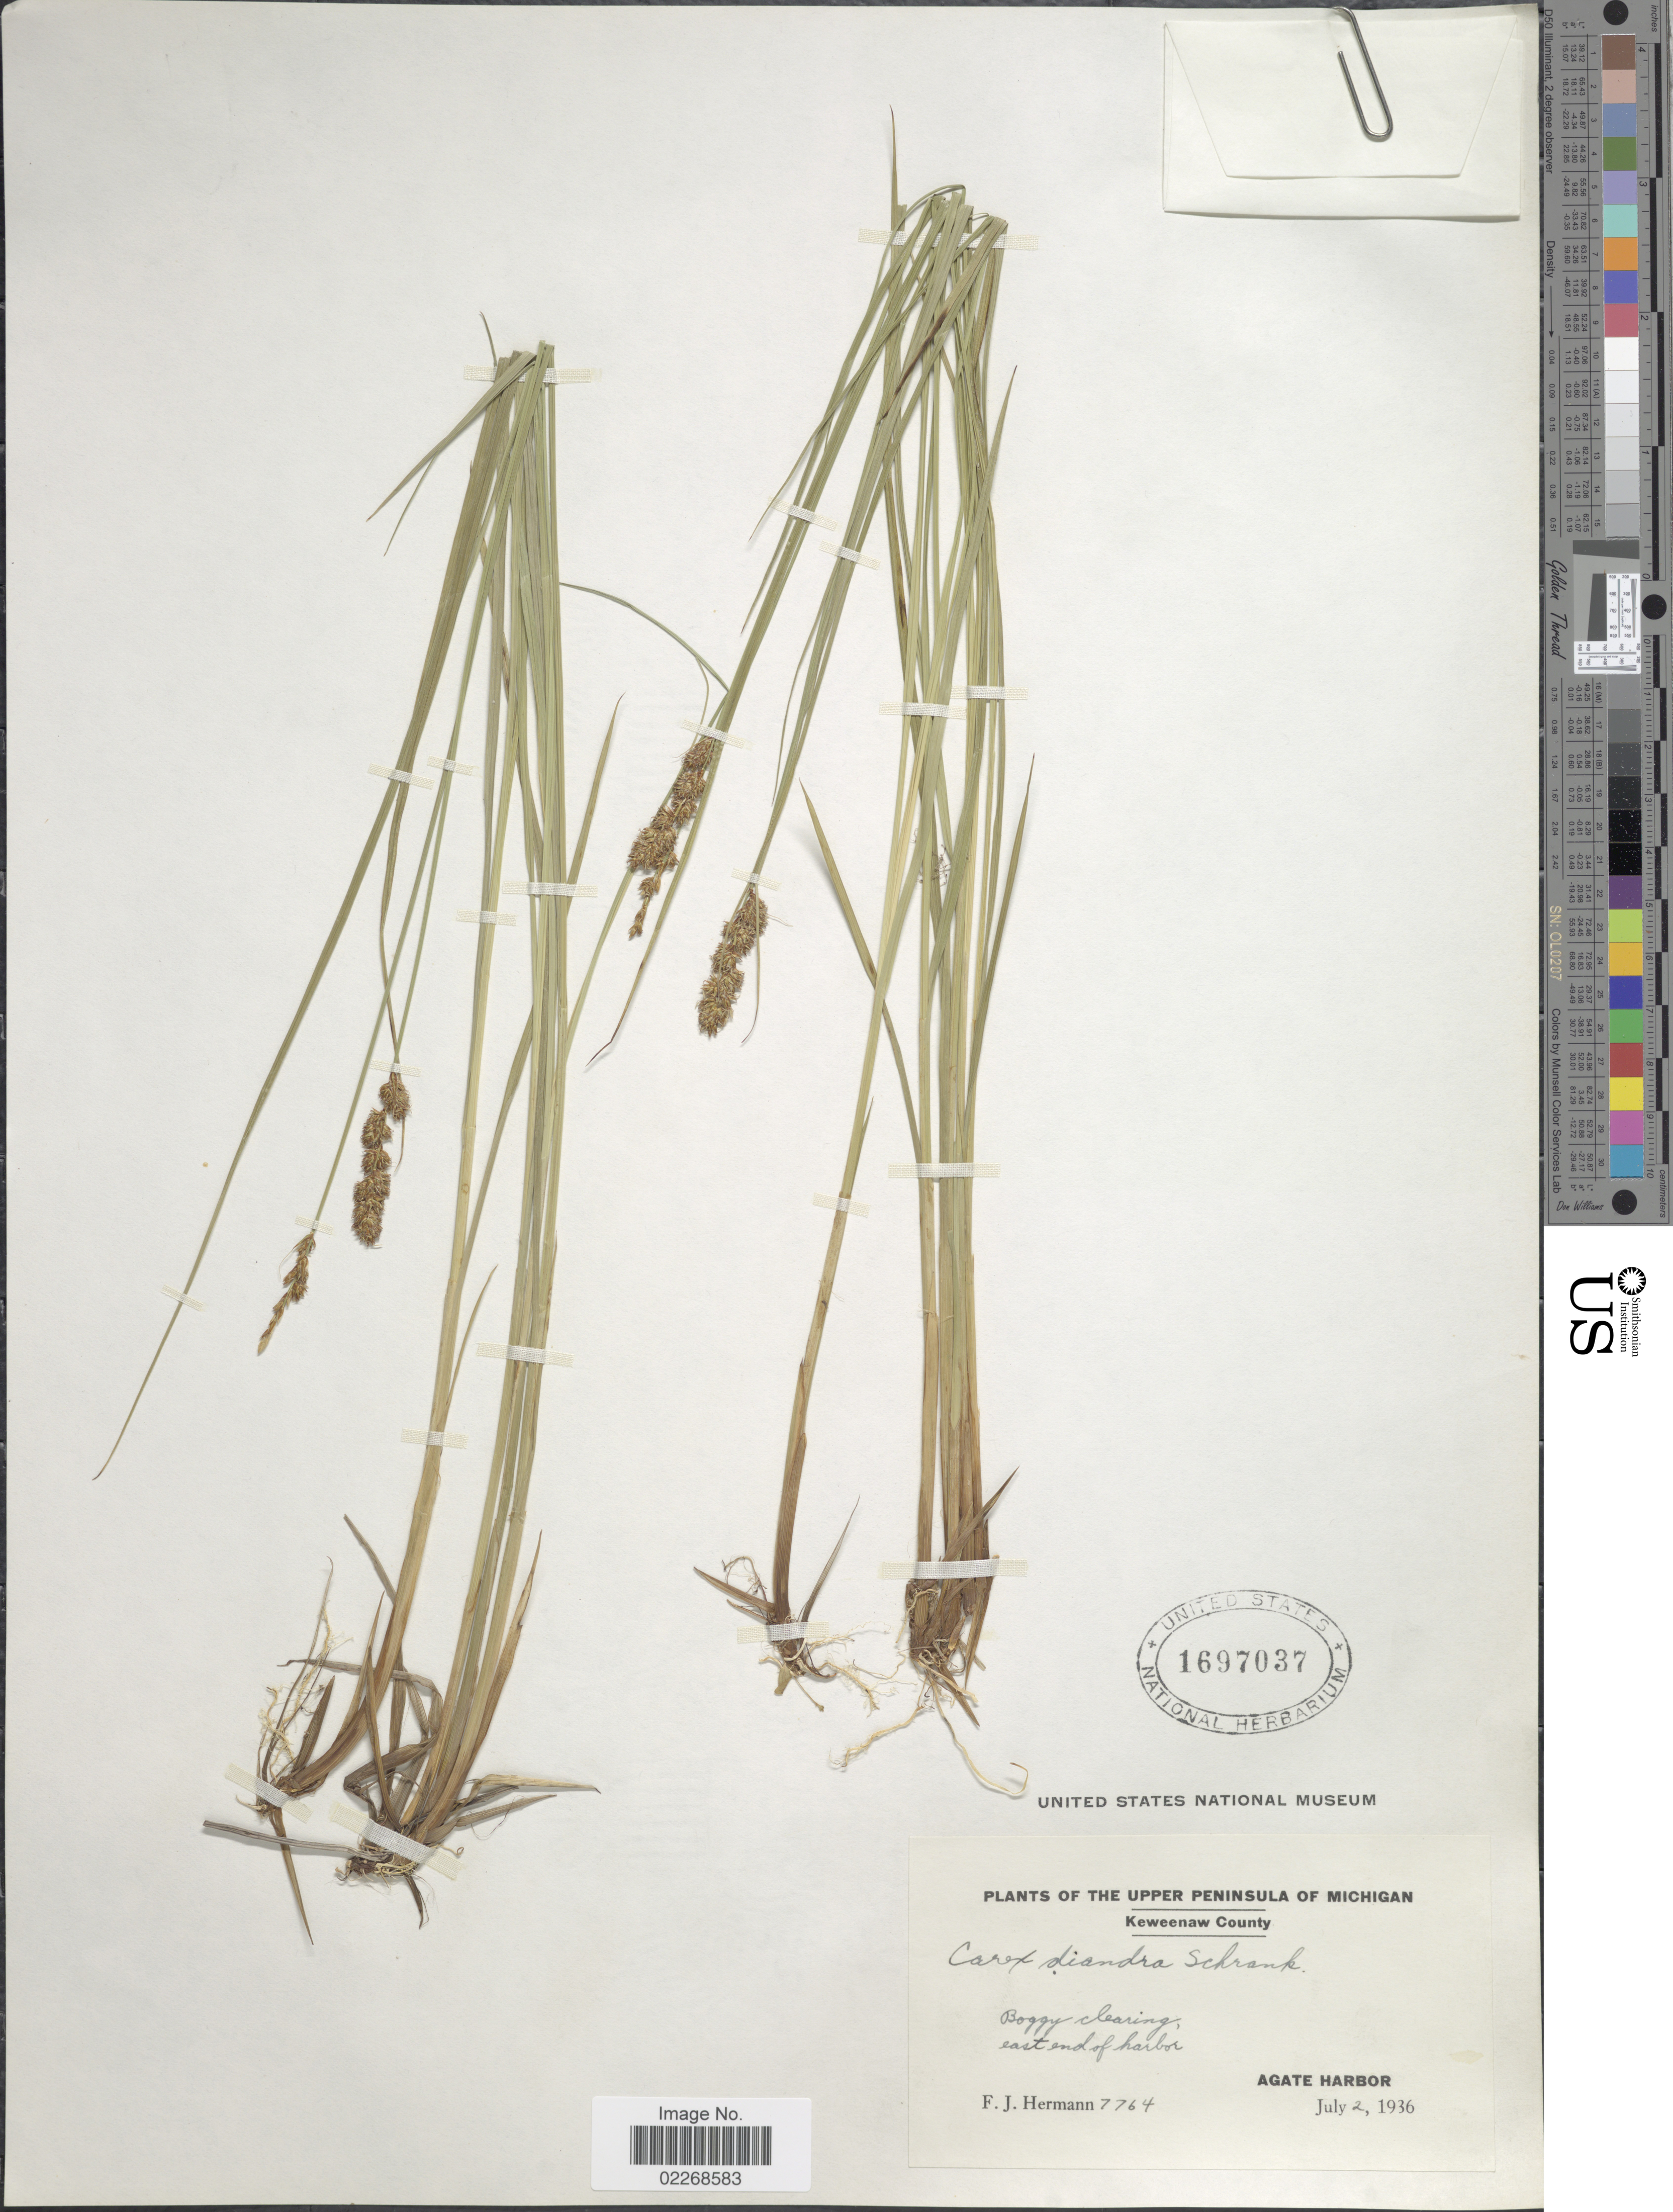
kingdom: Plantae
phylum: Tracheophyta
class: Liliopsida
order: Poales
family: Cyperaceae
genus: Carex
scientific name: Carex diandra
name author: Schrank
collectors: F. J. Hermann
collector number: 7764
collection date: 1936-07-02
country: United States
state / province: Michigan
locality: Upper Peninsula of Michigan, Keweenaw County, boggy clearing, east end of harbor, Agate Harbor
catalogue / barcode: US 1697037